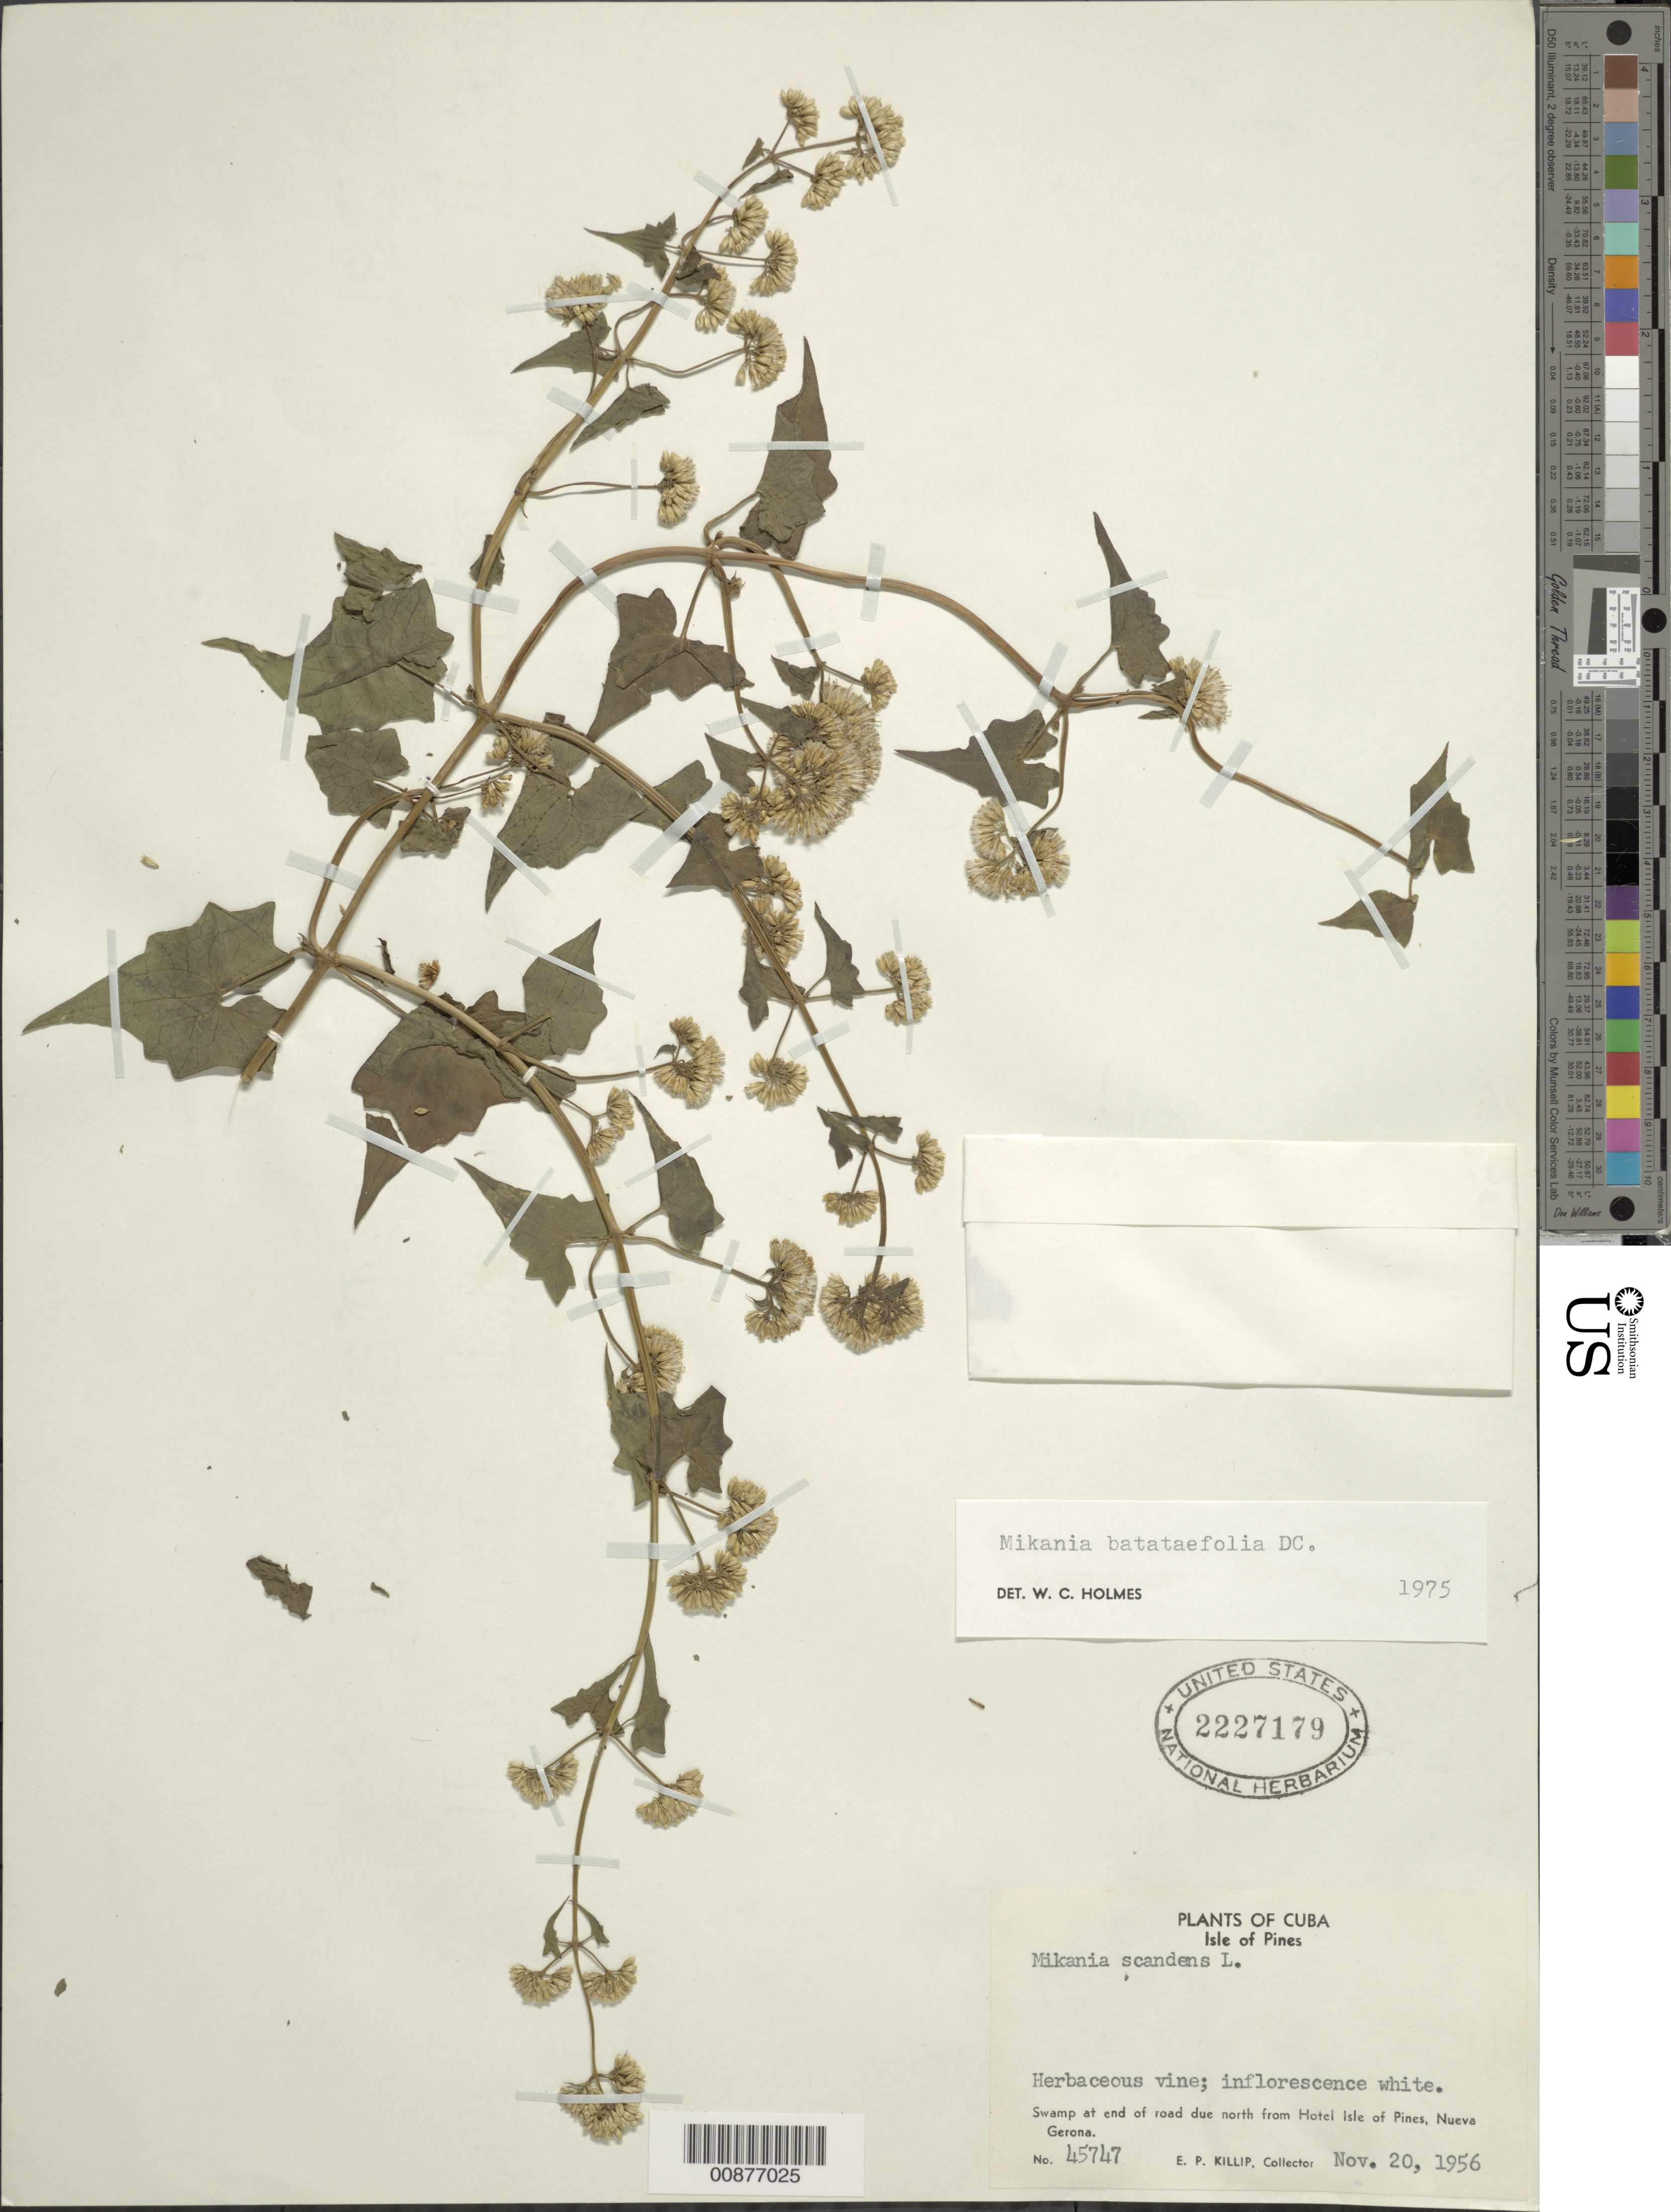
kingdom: Plantae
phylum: Tracheophyta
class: Magnoliopsida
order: Asterales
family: Asteraceae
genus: Mikania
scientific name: Mikania batataefolia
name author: DC.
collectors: E. P. Killip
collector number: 45747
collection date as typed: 20 Nov 1956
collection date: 1956-11-20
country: Cuba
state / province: Isla de La Juventud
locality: At end of road due north from Hotel Isle of Pines, Nueva Gerona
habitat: Swamp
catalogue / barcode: US 2227179